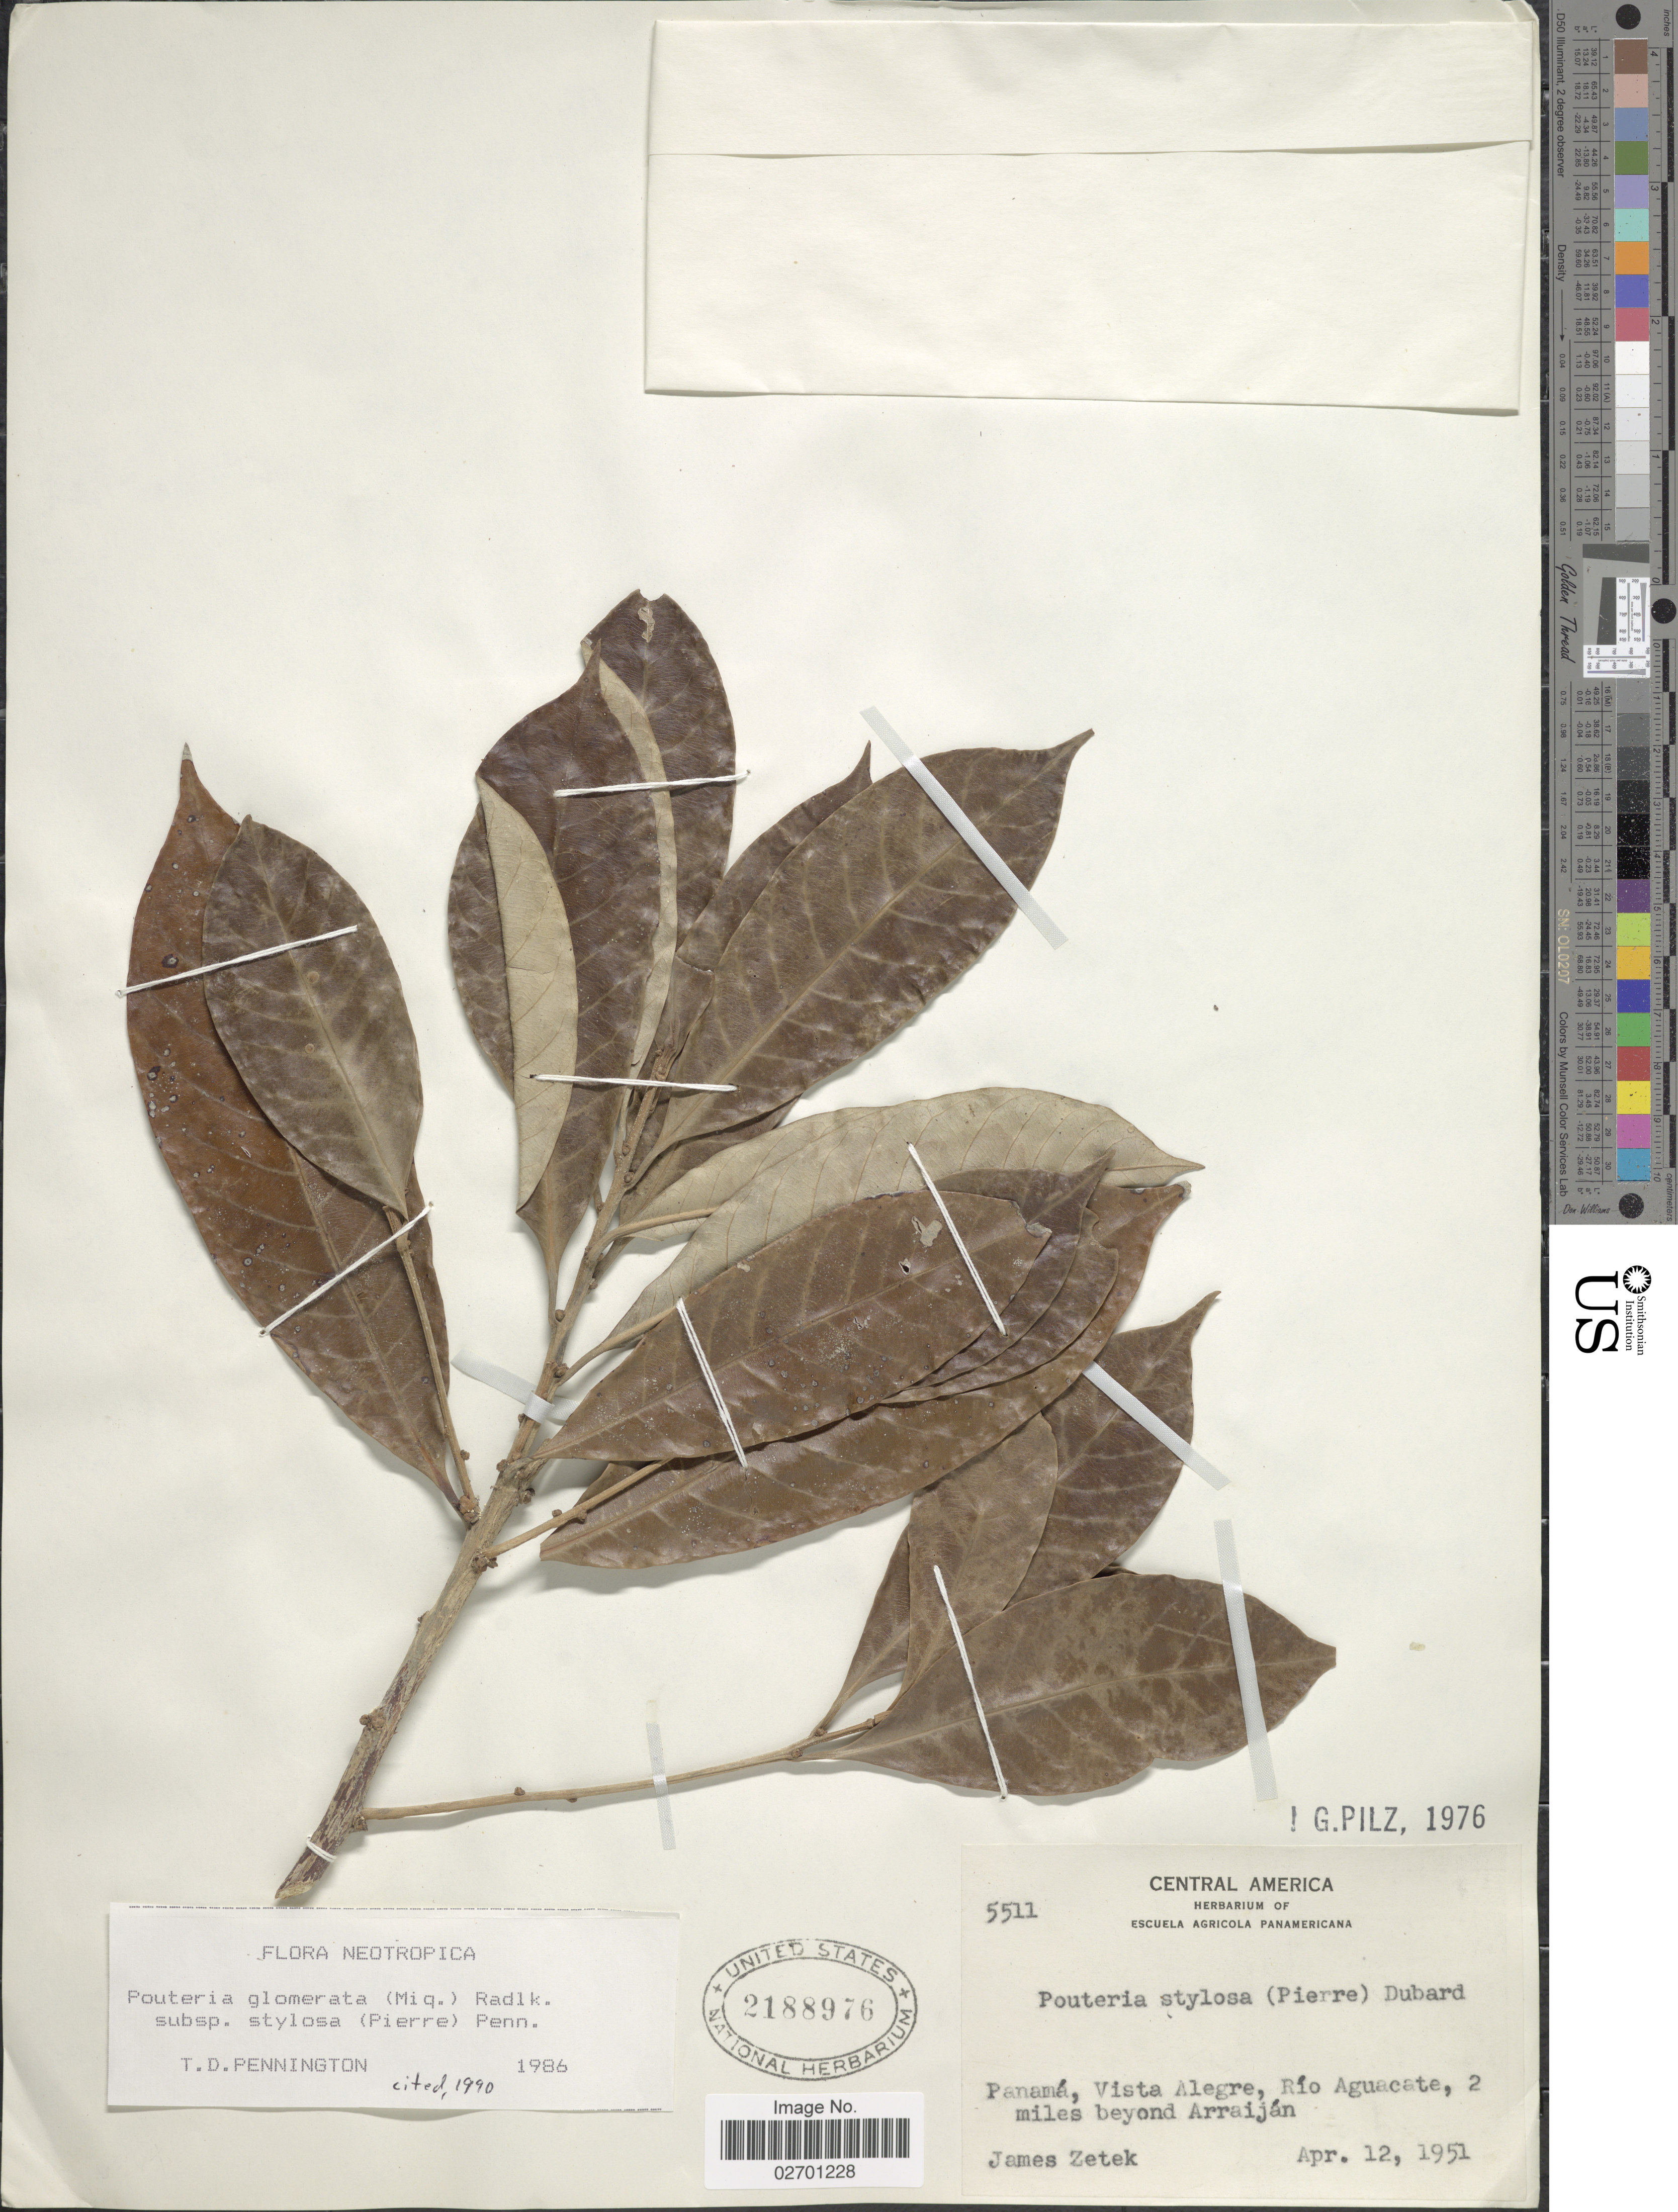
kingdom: Plantae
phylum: Tracheophyta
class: Magnoliopsida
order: Ericales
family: Sapotaceae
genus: Pouteria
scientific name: Pouteria glomerata subsp. stylosa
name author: (Miq.) Radlk.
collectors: J. Zetek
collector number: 5511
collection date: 1951-04-12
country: Panama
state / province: Panamá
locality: Vista Alegre, Rio Aguacate, 2 miles beyond Arraijan.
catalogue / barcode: US 2188976